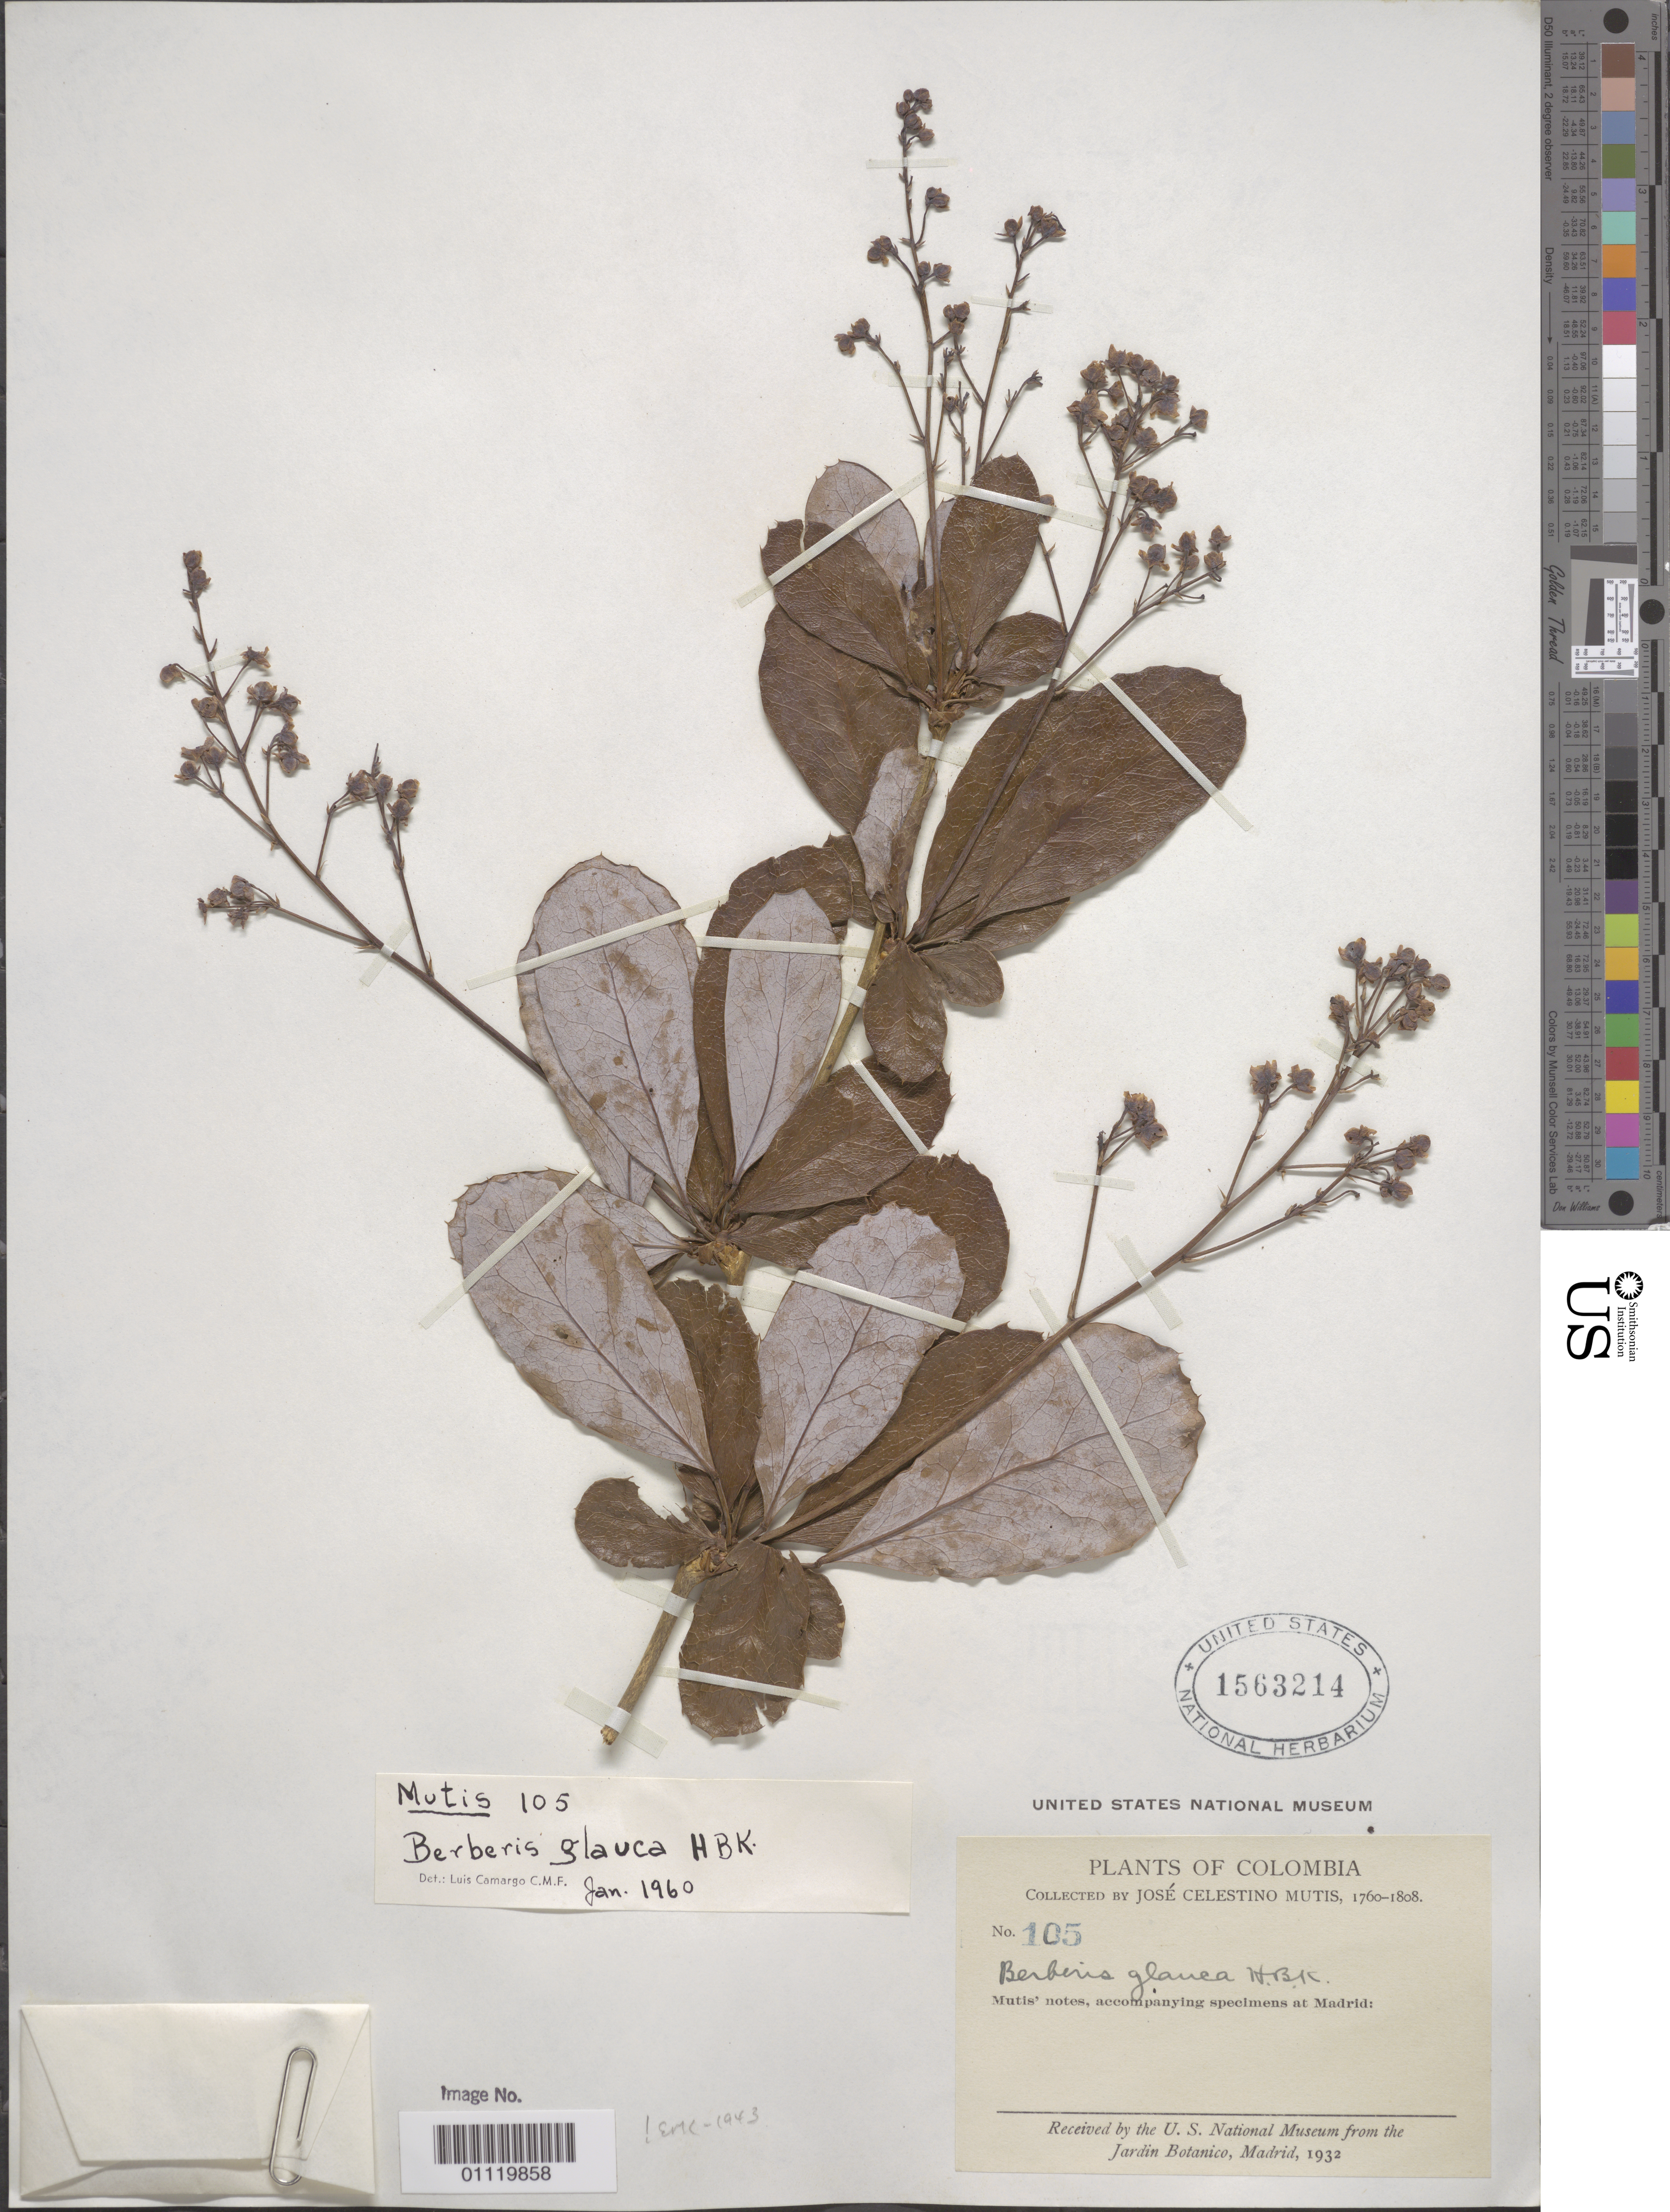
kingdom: Plantae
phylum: Tracheophyta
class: Magnoliopsida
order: Ranunculales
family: Berberidaceae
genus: Berberis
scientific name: Berberis glauca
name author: Kunth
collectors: J. C. B. Mutis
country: Colombia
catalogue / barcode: US 1563214